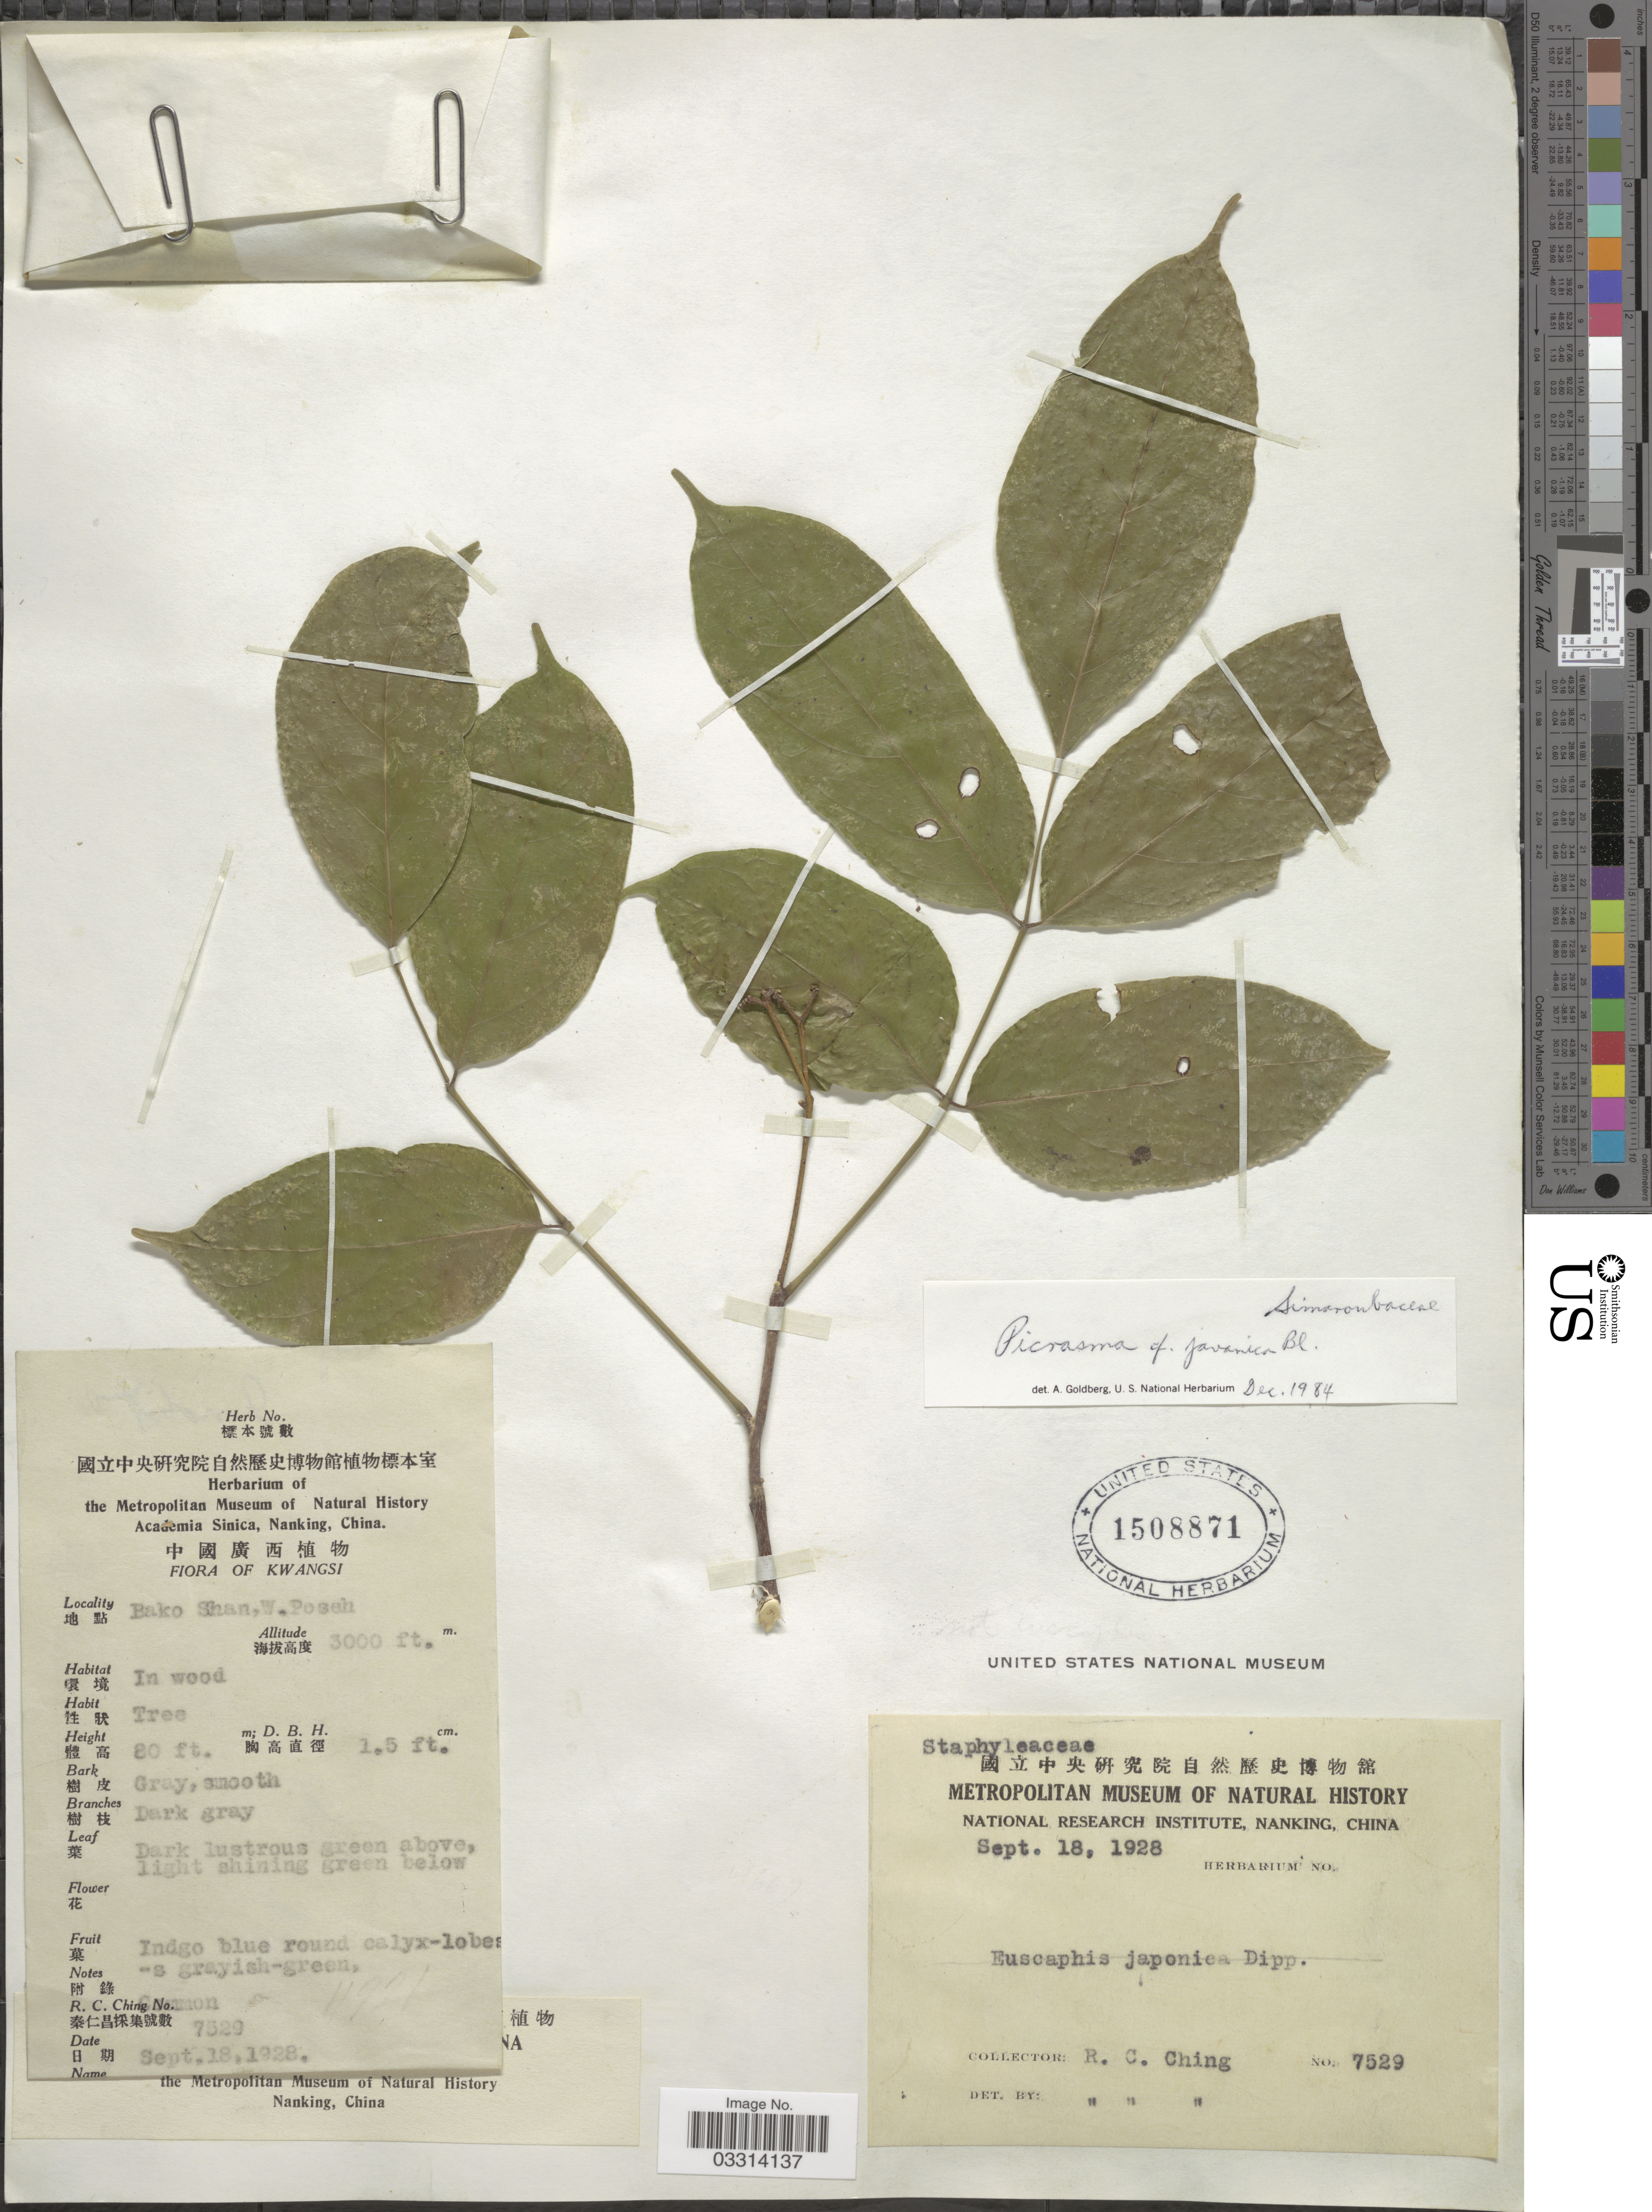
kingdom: Plantae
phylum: Tracheophyta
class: Magnoliopsida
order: Sapindales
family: Simaroubaceae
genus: Picrasma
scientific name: Picrasma javanica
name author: Blume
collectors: R. C. Ching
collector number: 7529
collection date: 1928-09-18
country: China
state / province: Guangxi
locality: Kwangsi. Bako Shan, W. Poseh.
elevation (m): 914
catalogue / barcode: US 1508871